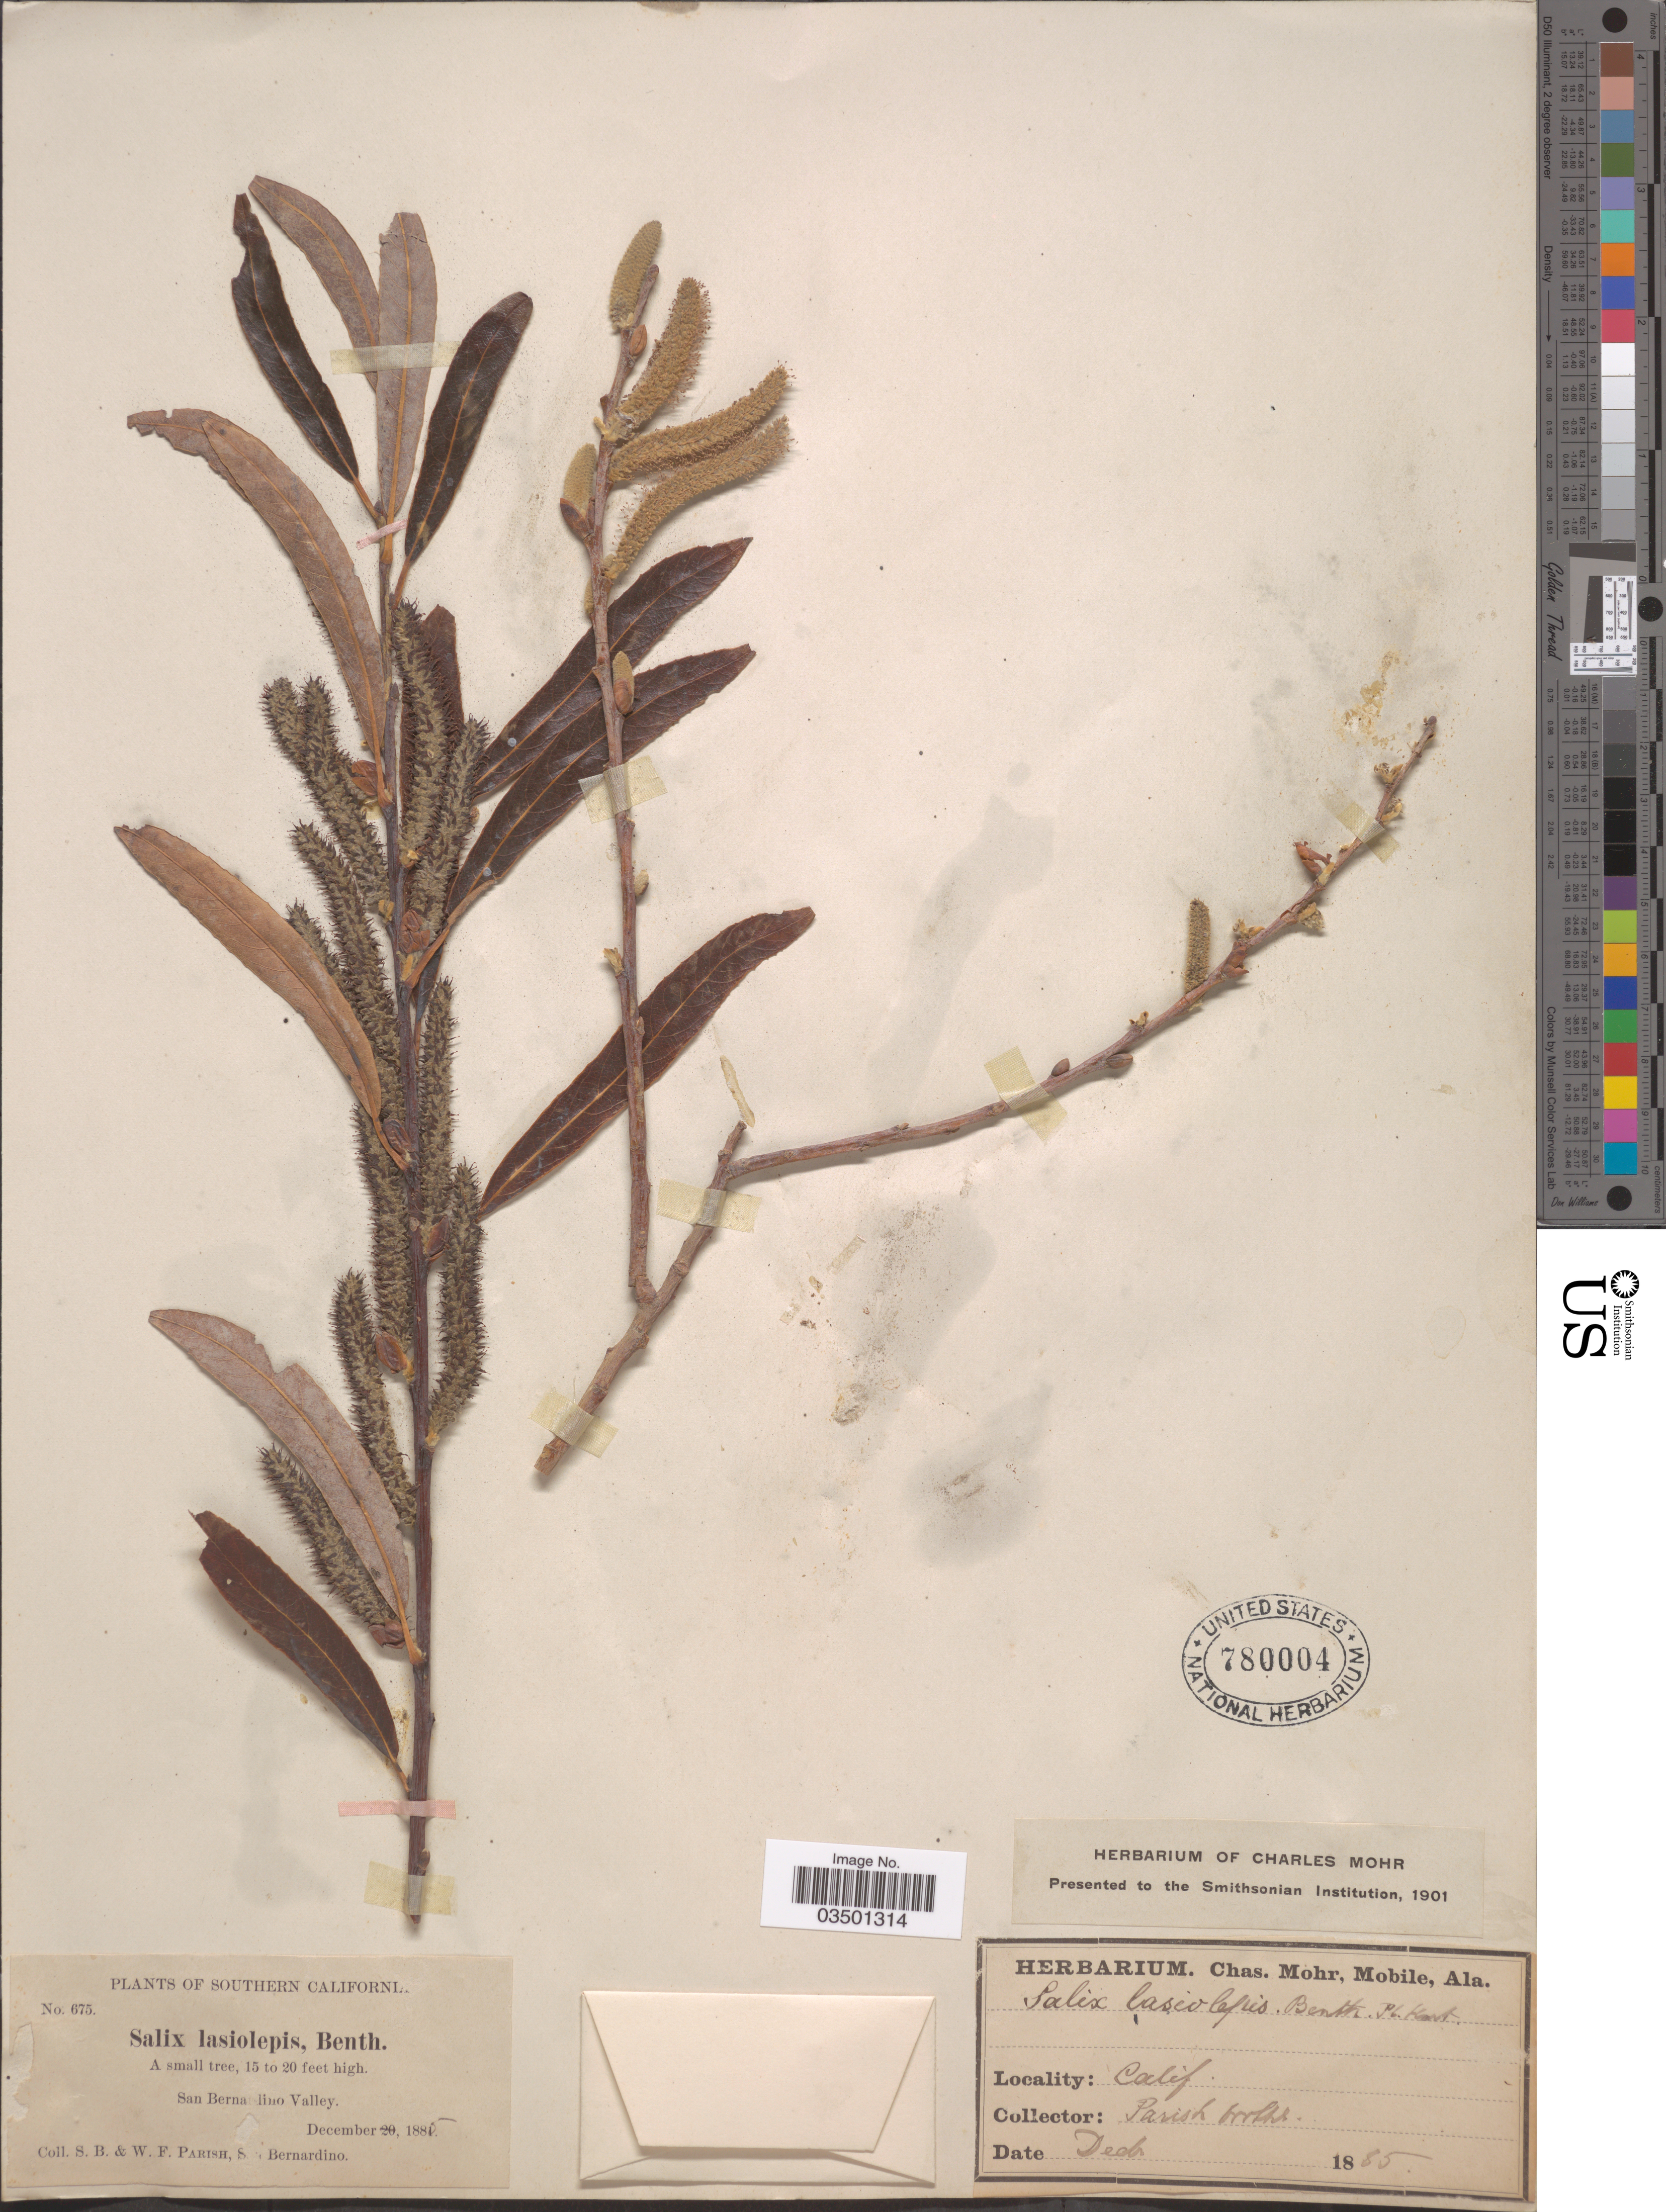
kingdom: Plantae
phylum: Tracheophyta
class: Magnoliopsida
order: Malpighiales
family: Salicaceae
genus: Salix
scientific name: Salix lasiolepis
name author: Benth.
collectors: S. B. Parish & W. F. Parish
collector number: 675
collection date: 1885-12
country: United States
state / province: California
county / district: San Bernardino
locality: Southern California. San Bernardino Valley.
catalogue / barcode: US 780004